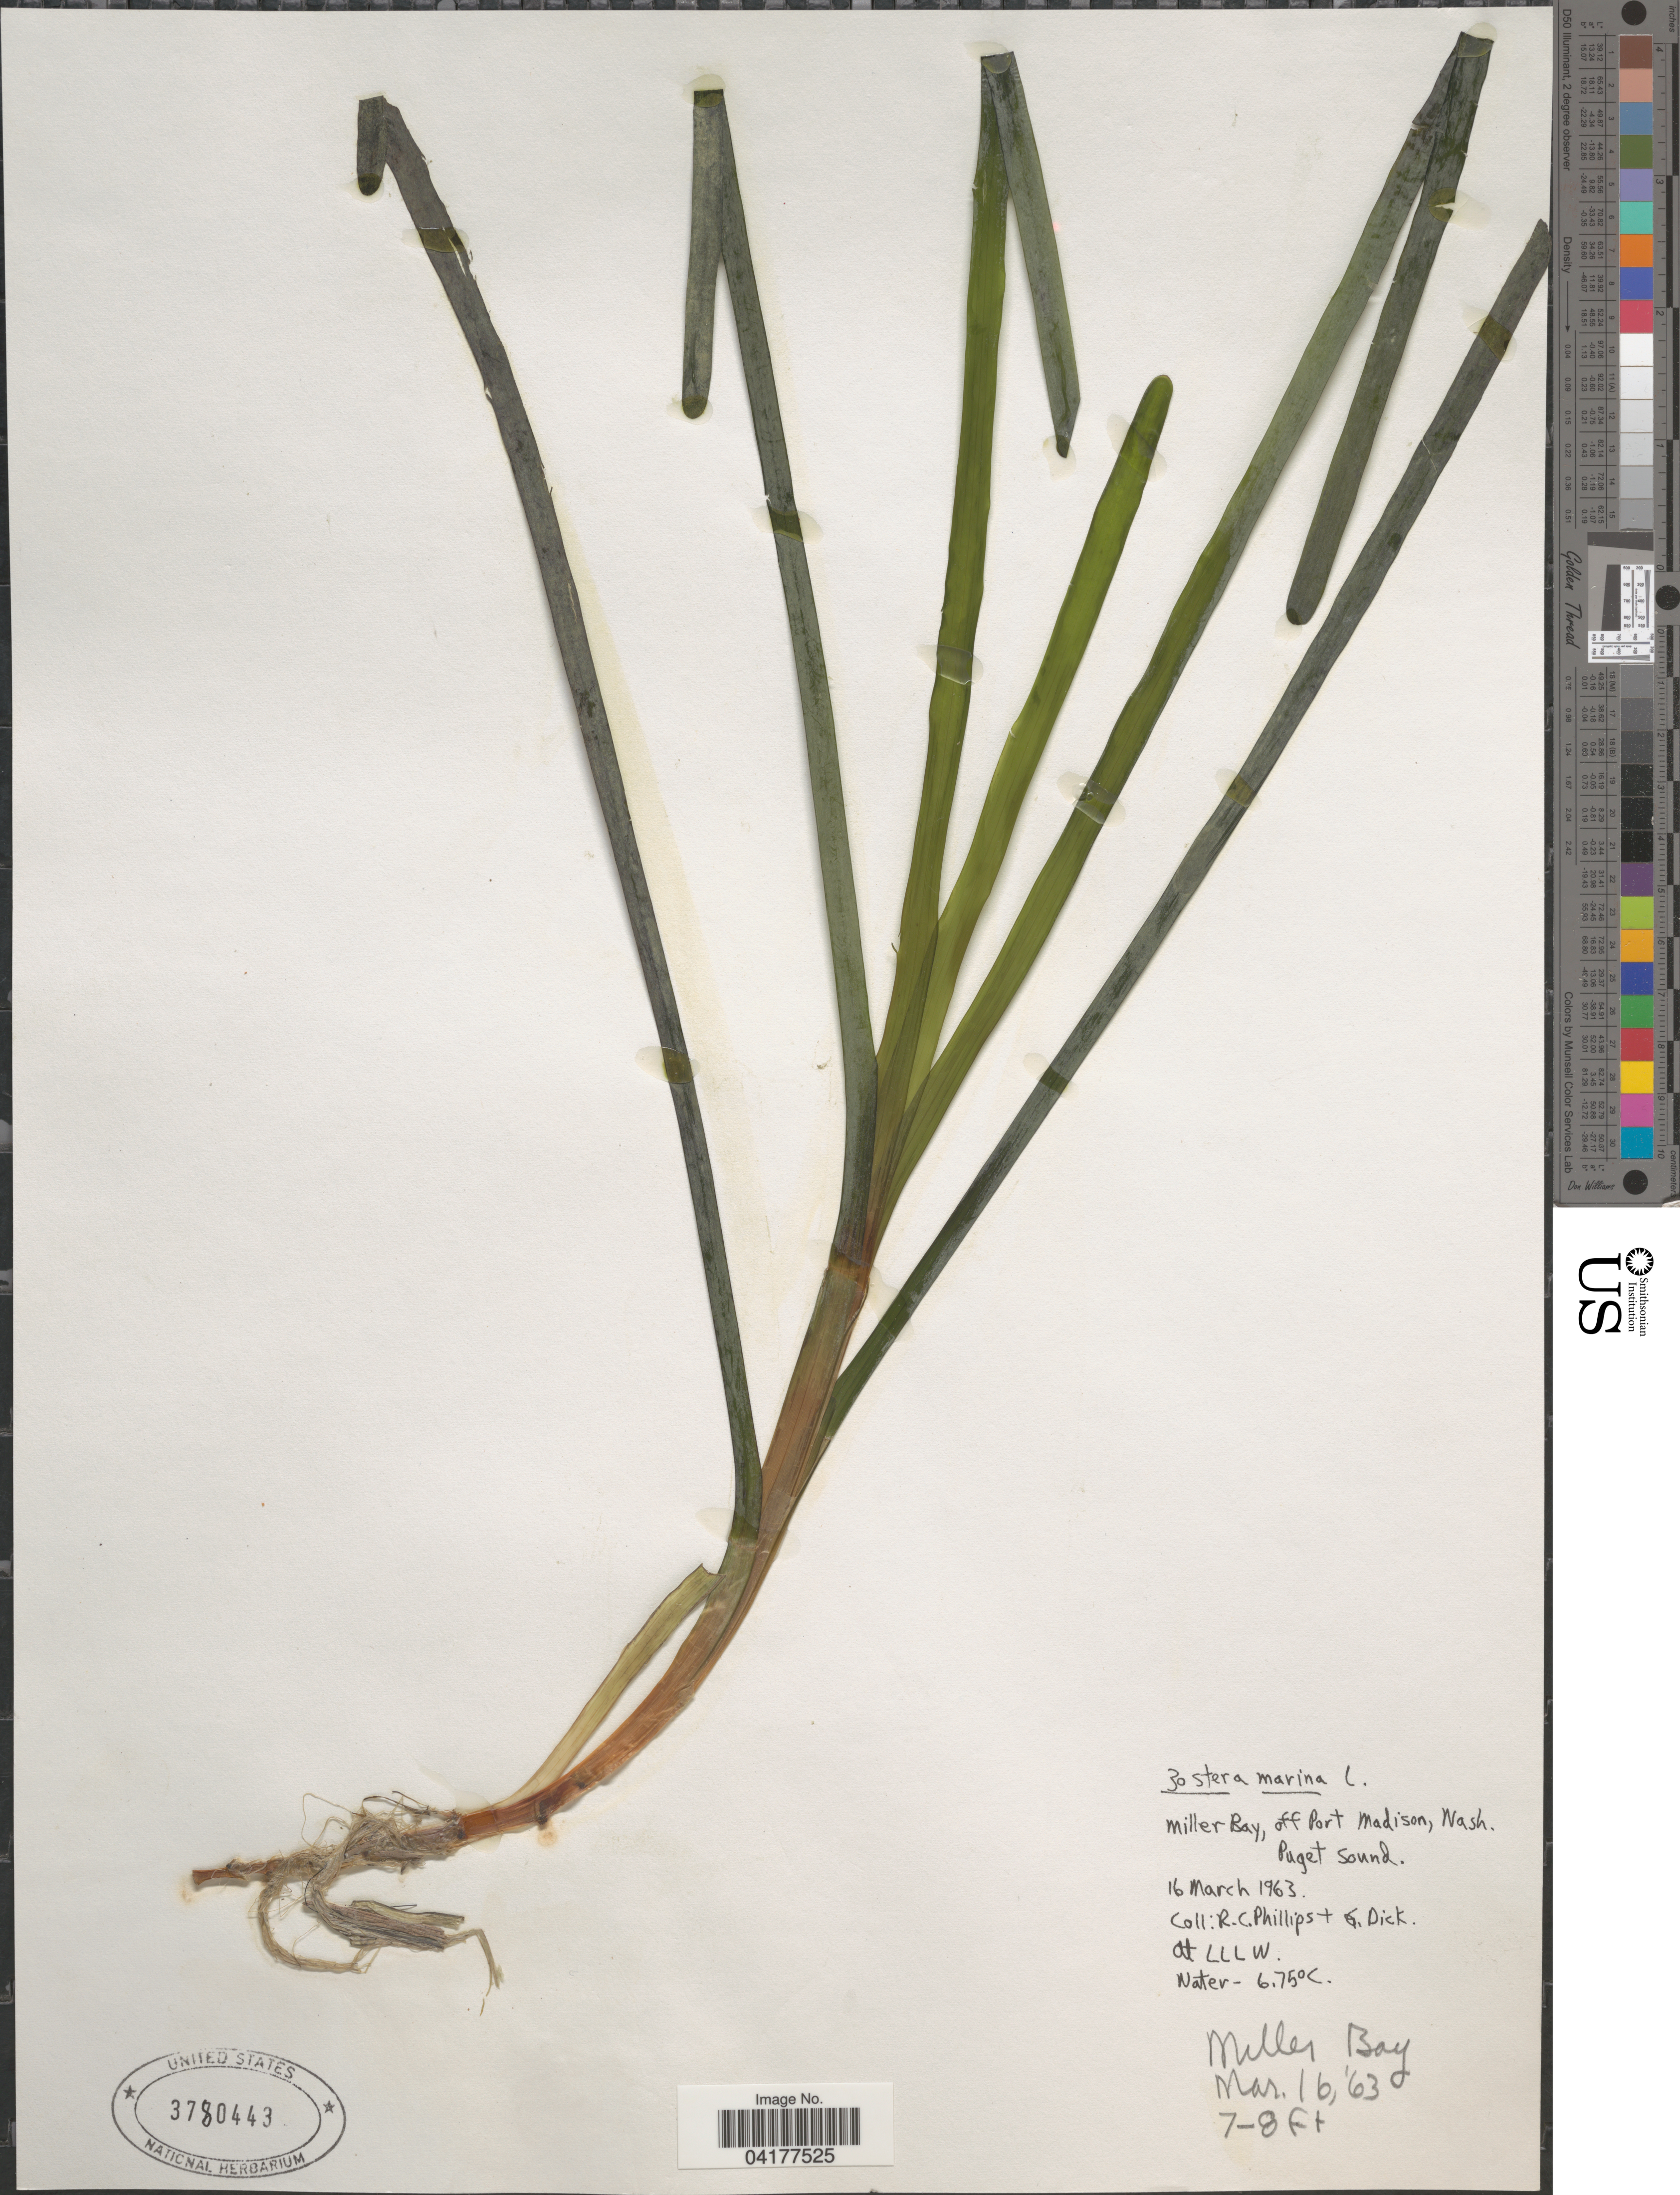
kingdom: Plantae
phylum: Tracheophyta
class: Liliopsida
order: Alismatales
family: Zosteraceae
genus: Zostera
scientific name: Zostera marina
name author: L.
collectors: R. C. Phillips & G. Dick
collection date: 1963-03-16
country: United States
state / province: Washington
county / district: King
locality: Miller Bay, off Port Madison. Puget Sound. At LLLW.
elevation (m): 2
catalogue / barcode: US 3780443